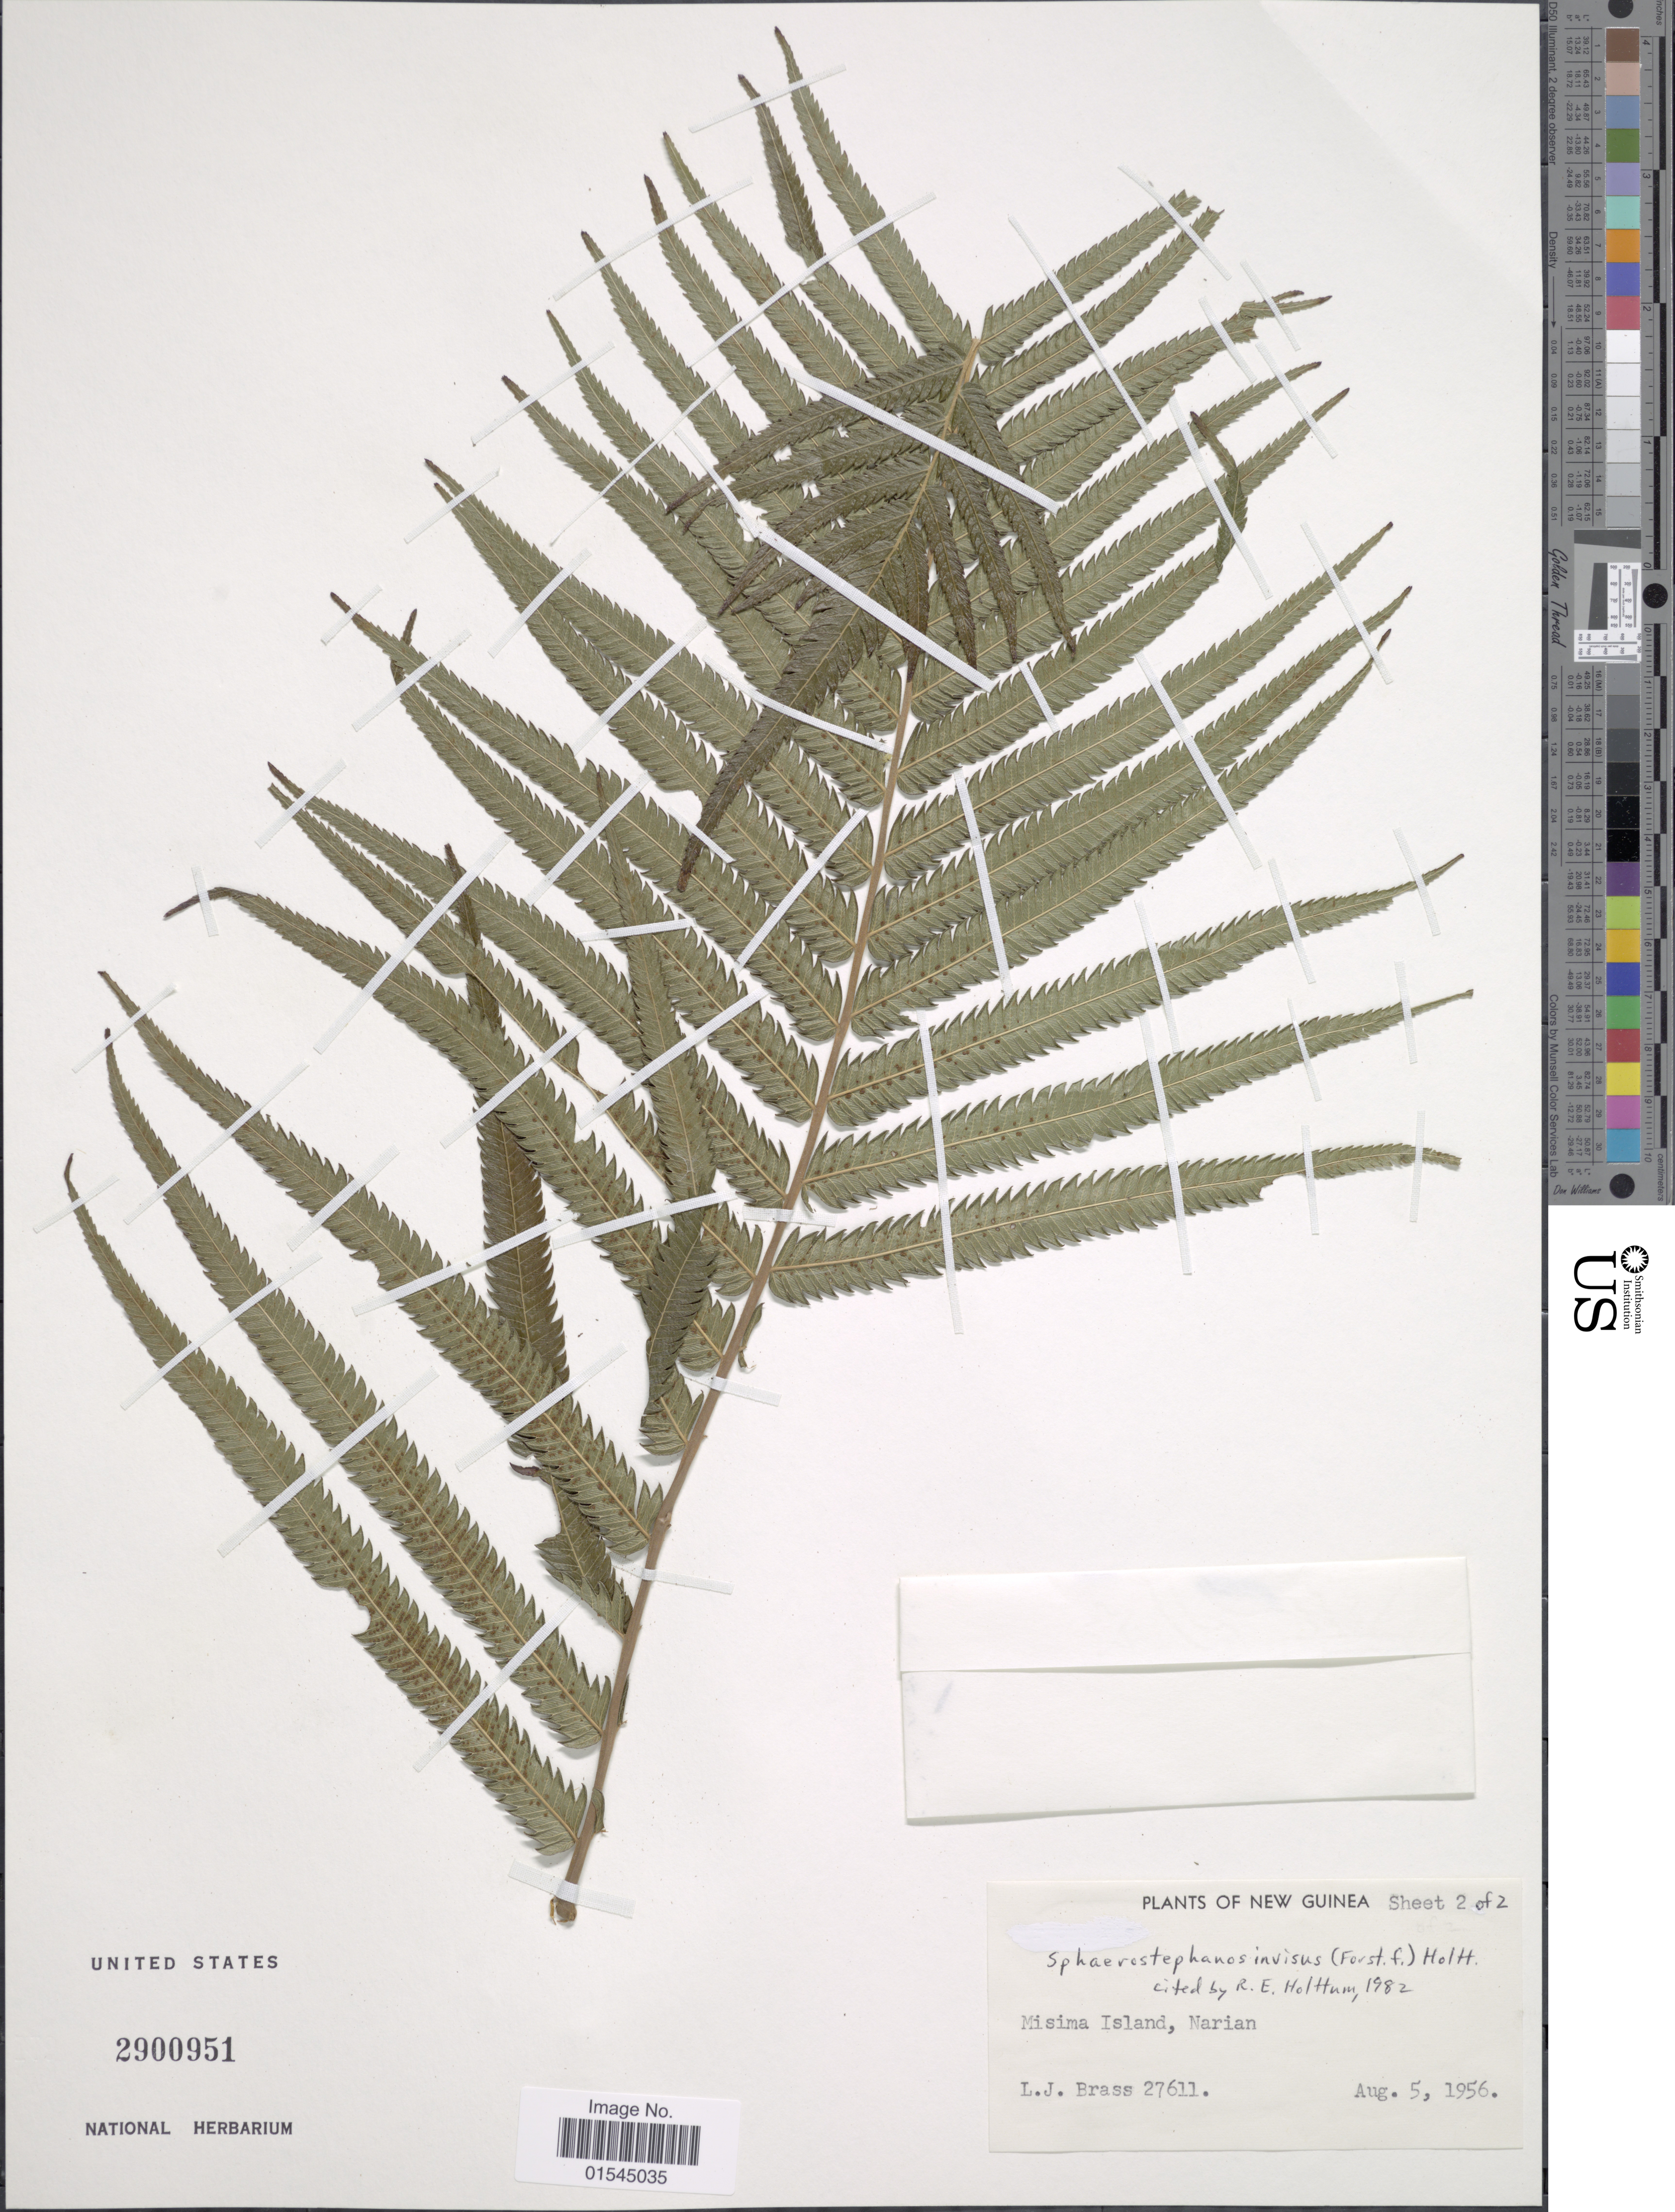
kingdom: Plantae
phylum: Tracheophyta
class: Polypodiopsida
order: Polypodiales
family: Thelypteridaceae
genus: Sphaerostephanos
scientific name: Sphaerostephanos invisus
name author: (G. Forst.) Holttum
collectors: L. J. Brass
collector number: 27611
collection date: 1956-08-05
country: Papua New Guinea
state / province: Milne Bay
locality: Misima Islands, Narian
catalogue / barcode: US 2900951